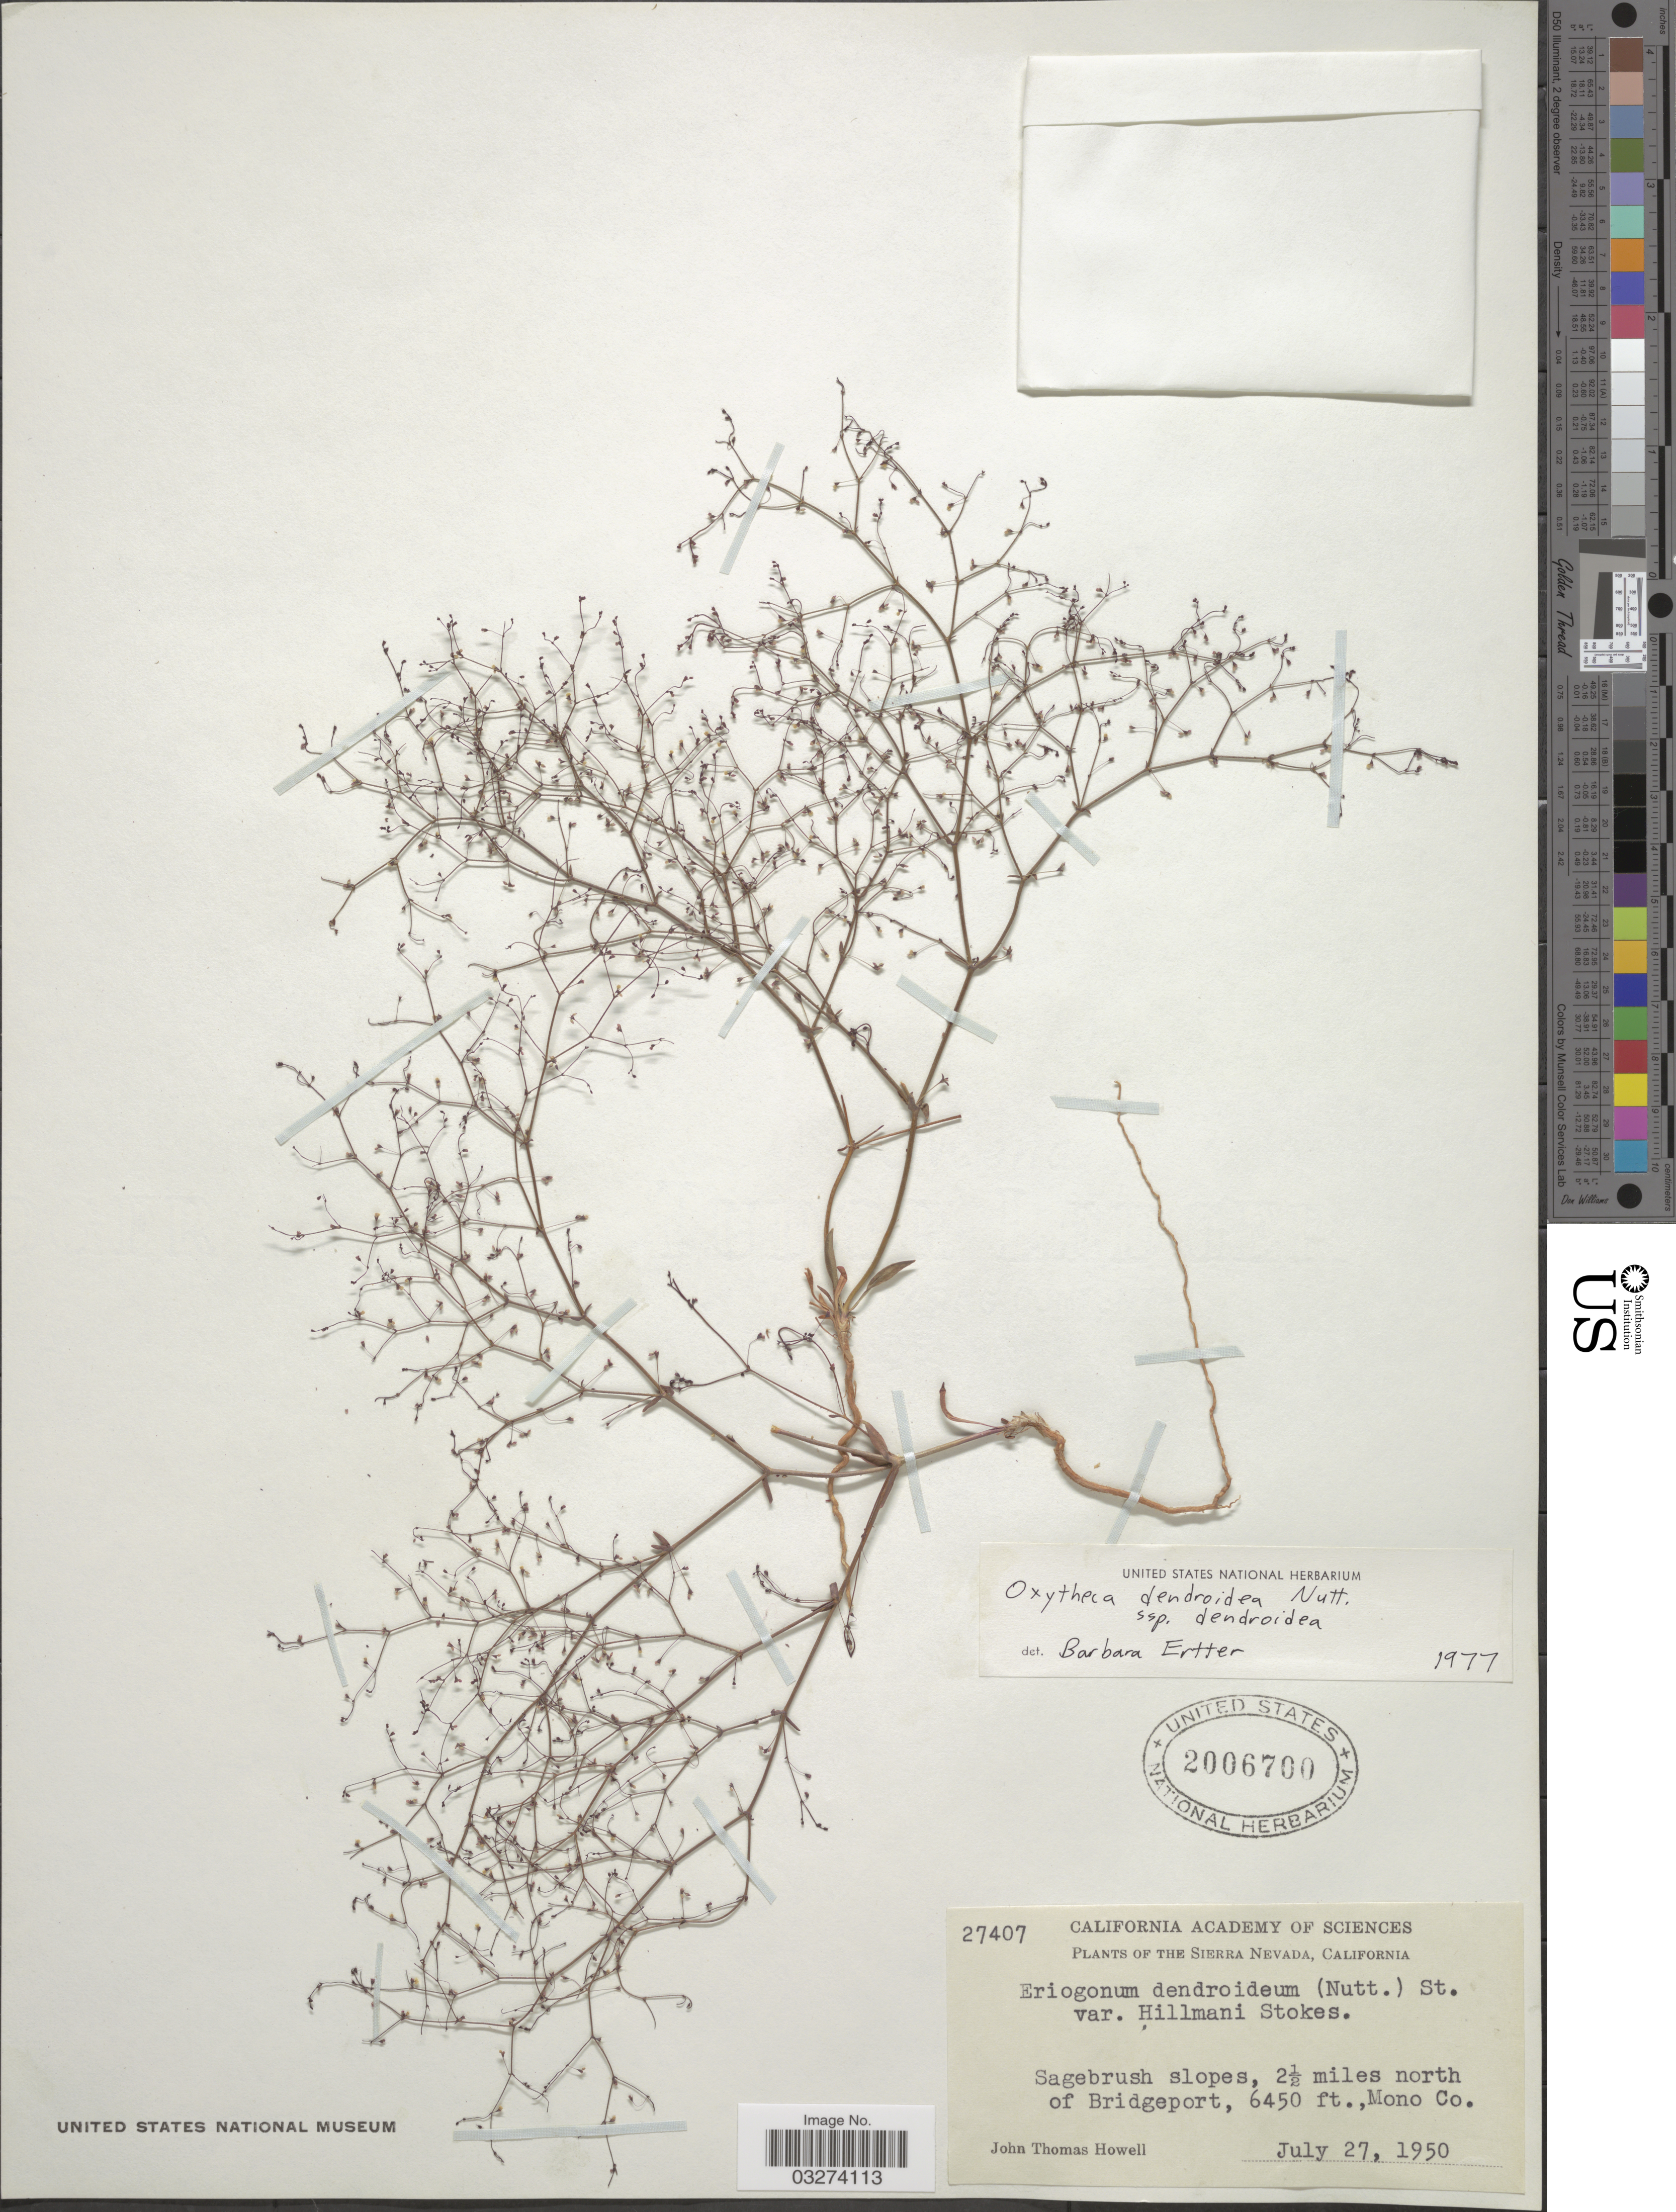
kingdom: Plantae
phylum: Tracheophyta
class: Magnoliopsida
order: Caryophyllales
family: Polygonaceae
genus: Oxytheca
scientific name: Oxytheca dendroidea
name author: Nutt.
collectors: J. T. Howell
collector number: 27407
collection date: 1950-07-27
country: United States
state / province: California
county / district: Mono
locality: The Sierra Nevada. Sagebrush slopes, 2½ miles north of Bridgeport, Mono Co.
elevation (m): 1966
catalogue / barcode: US 2006700